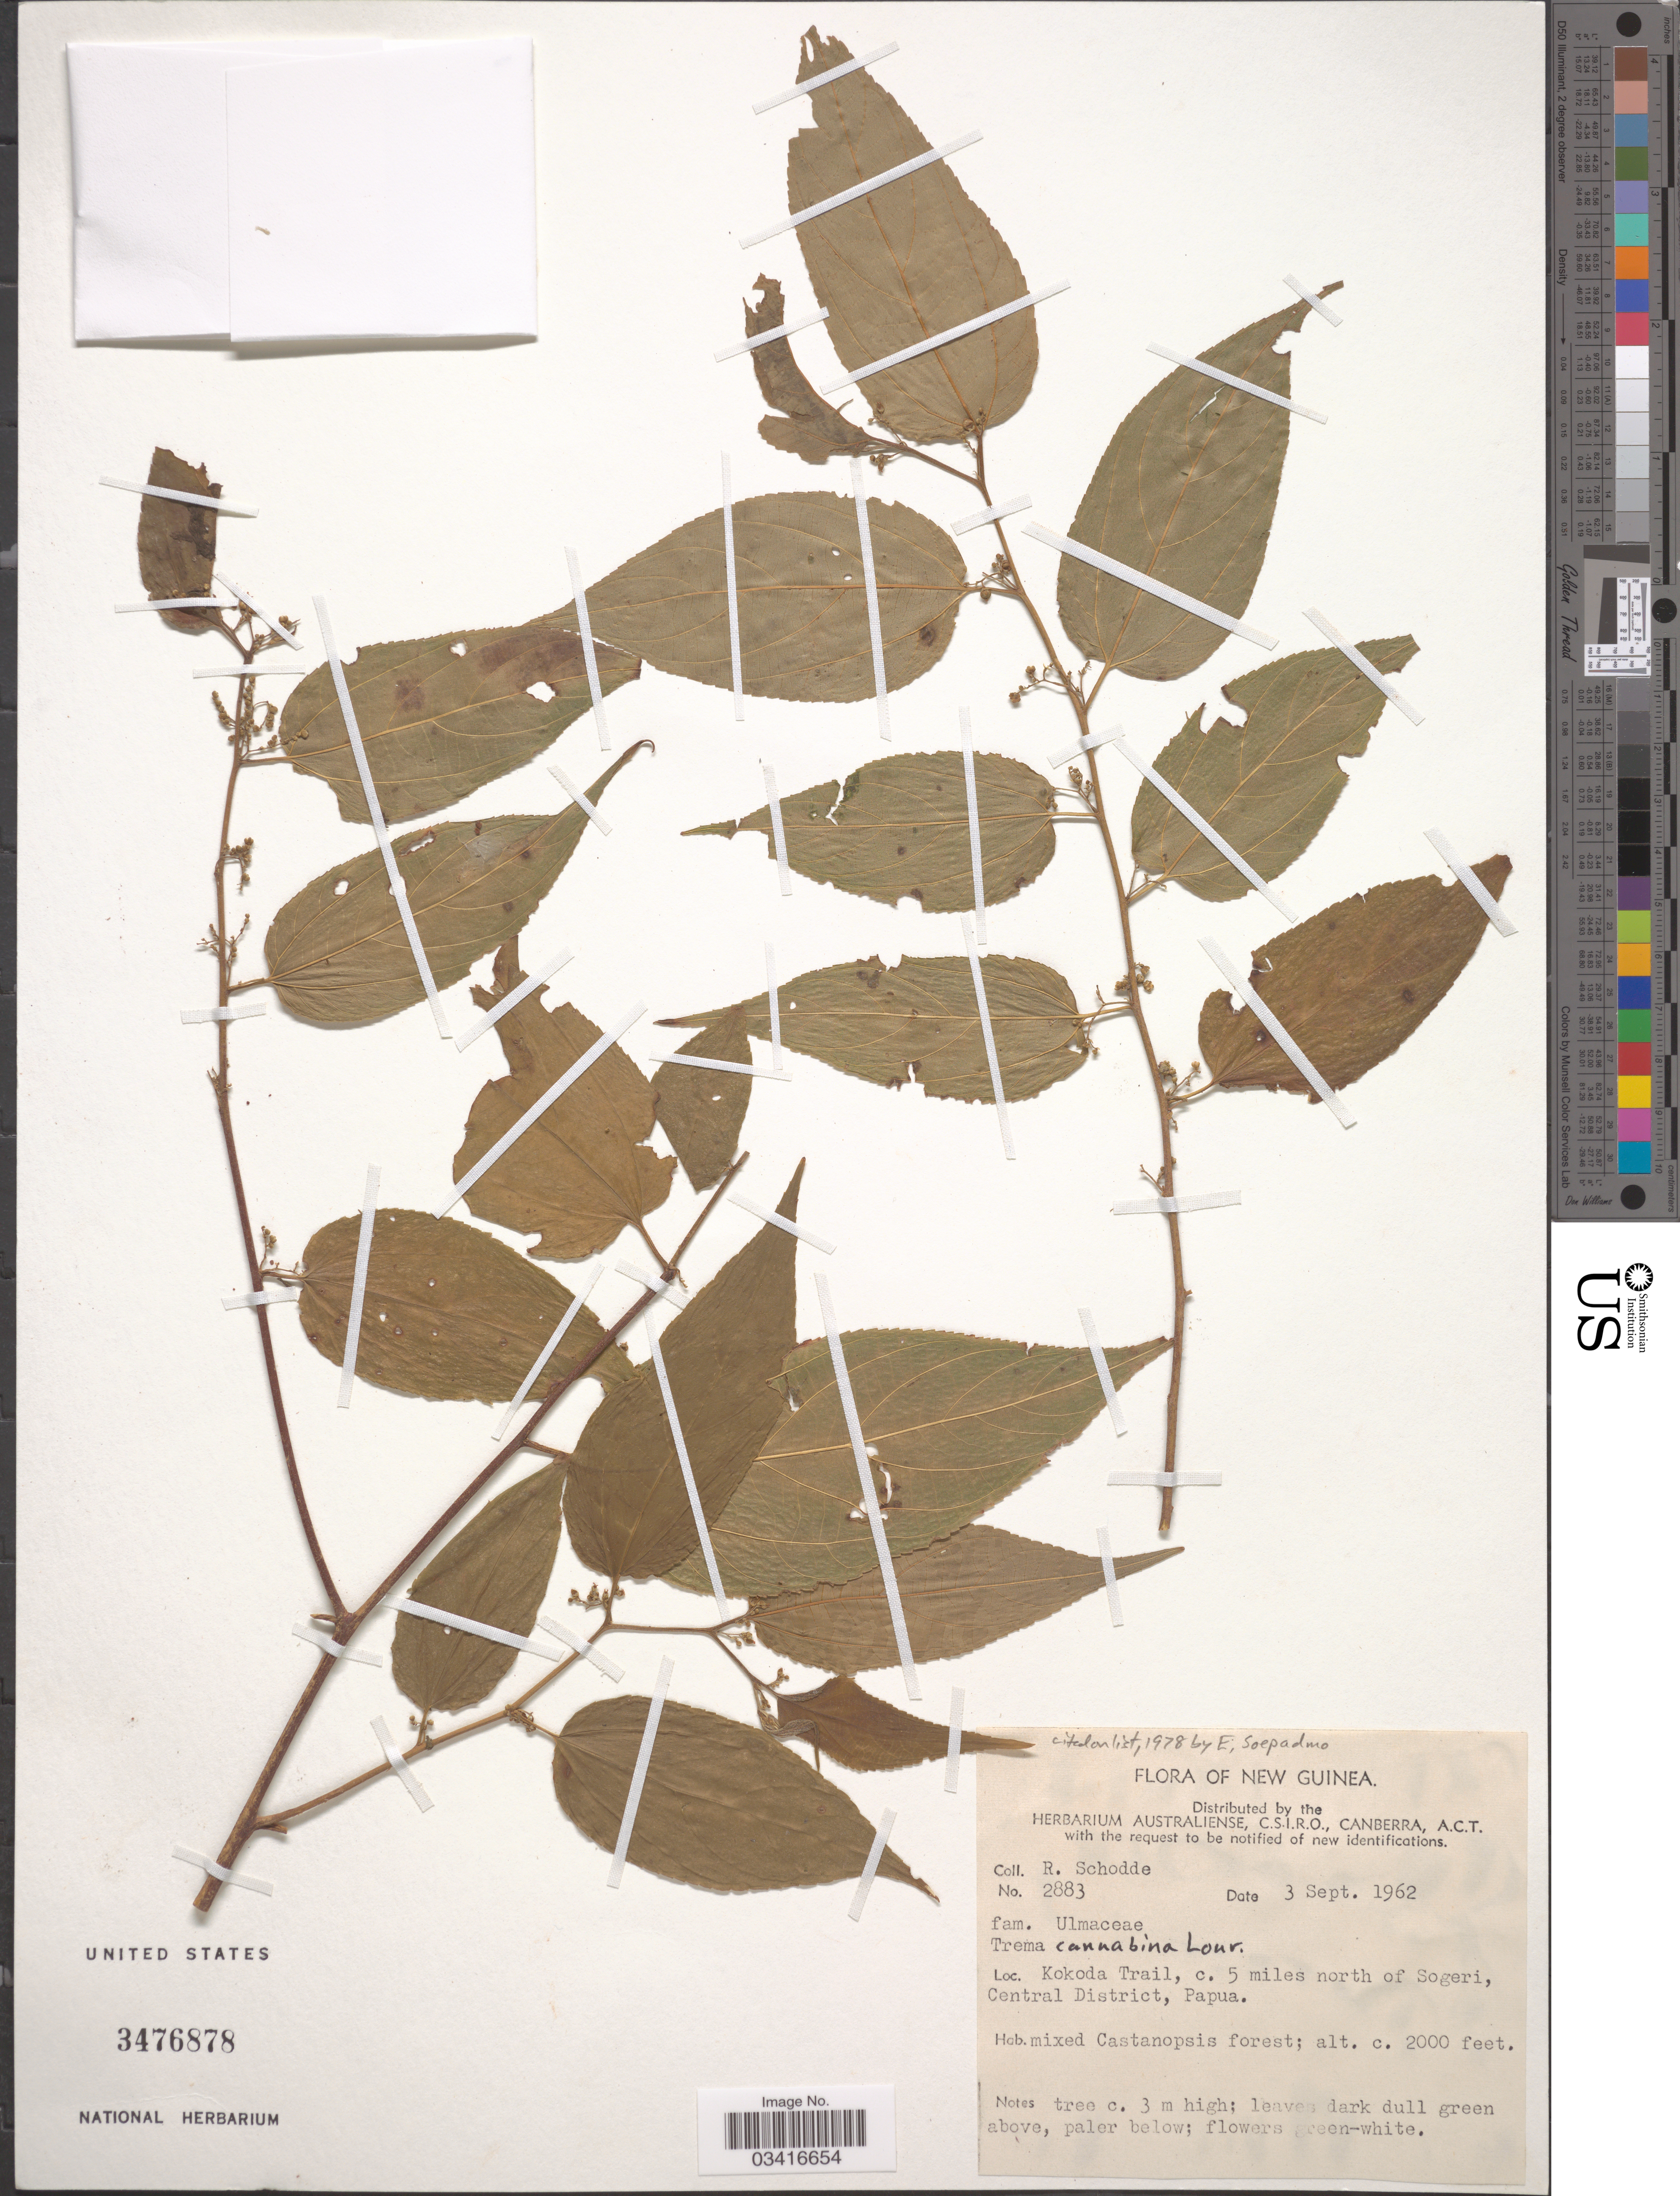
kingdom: Plantae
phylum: Tracheophyta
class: Magnoliopsida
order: Rosales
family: Cannabaceae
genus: Trema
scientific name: Trema cannabina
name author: Lour.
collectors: R. Schodde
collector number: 2883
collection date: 1962-09-03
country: Papua New Guinea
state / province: Central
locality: New Guinea. Kokoda Trail, c. 5 miles north of Sogeri, Central District, Papua.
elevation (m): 2000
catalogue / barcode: US 3476878